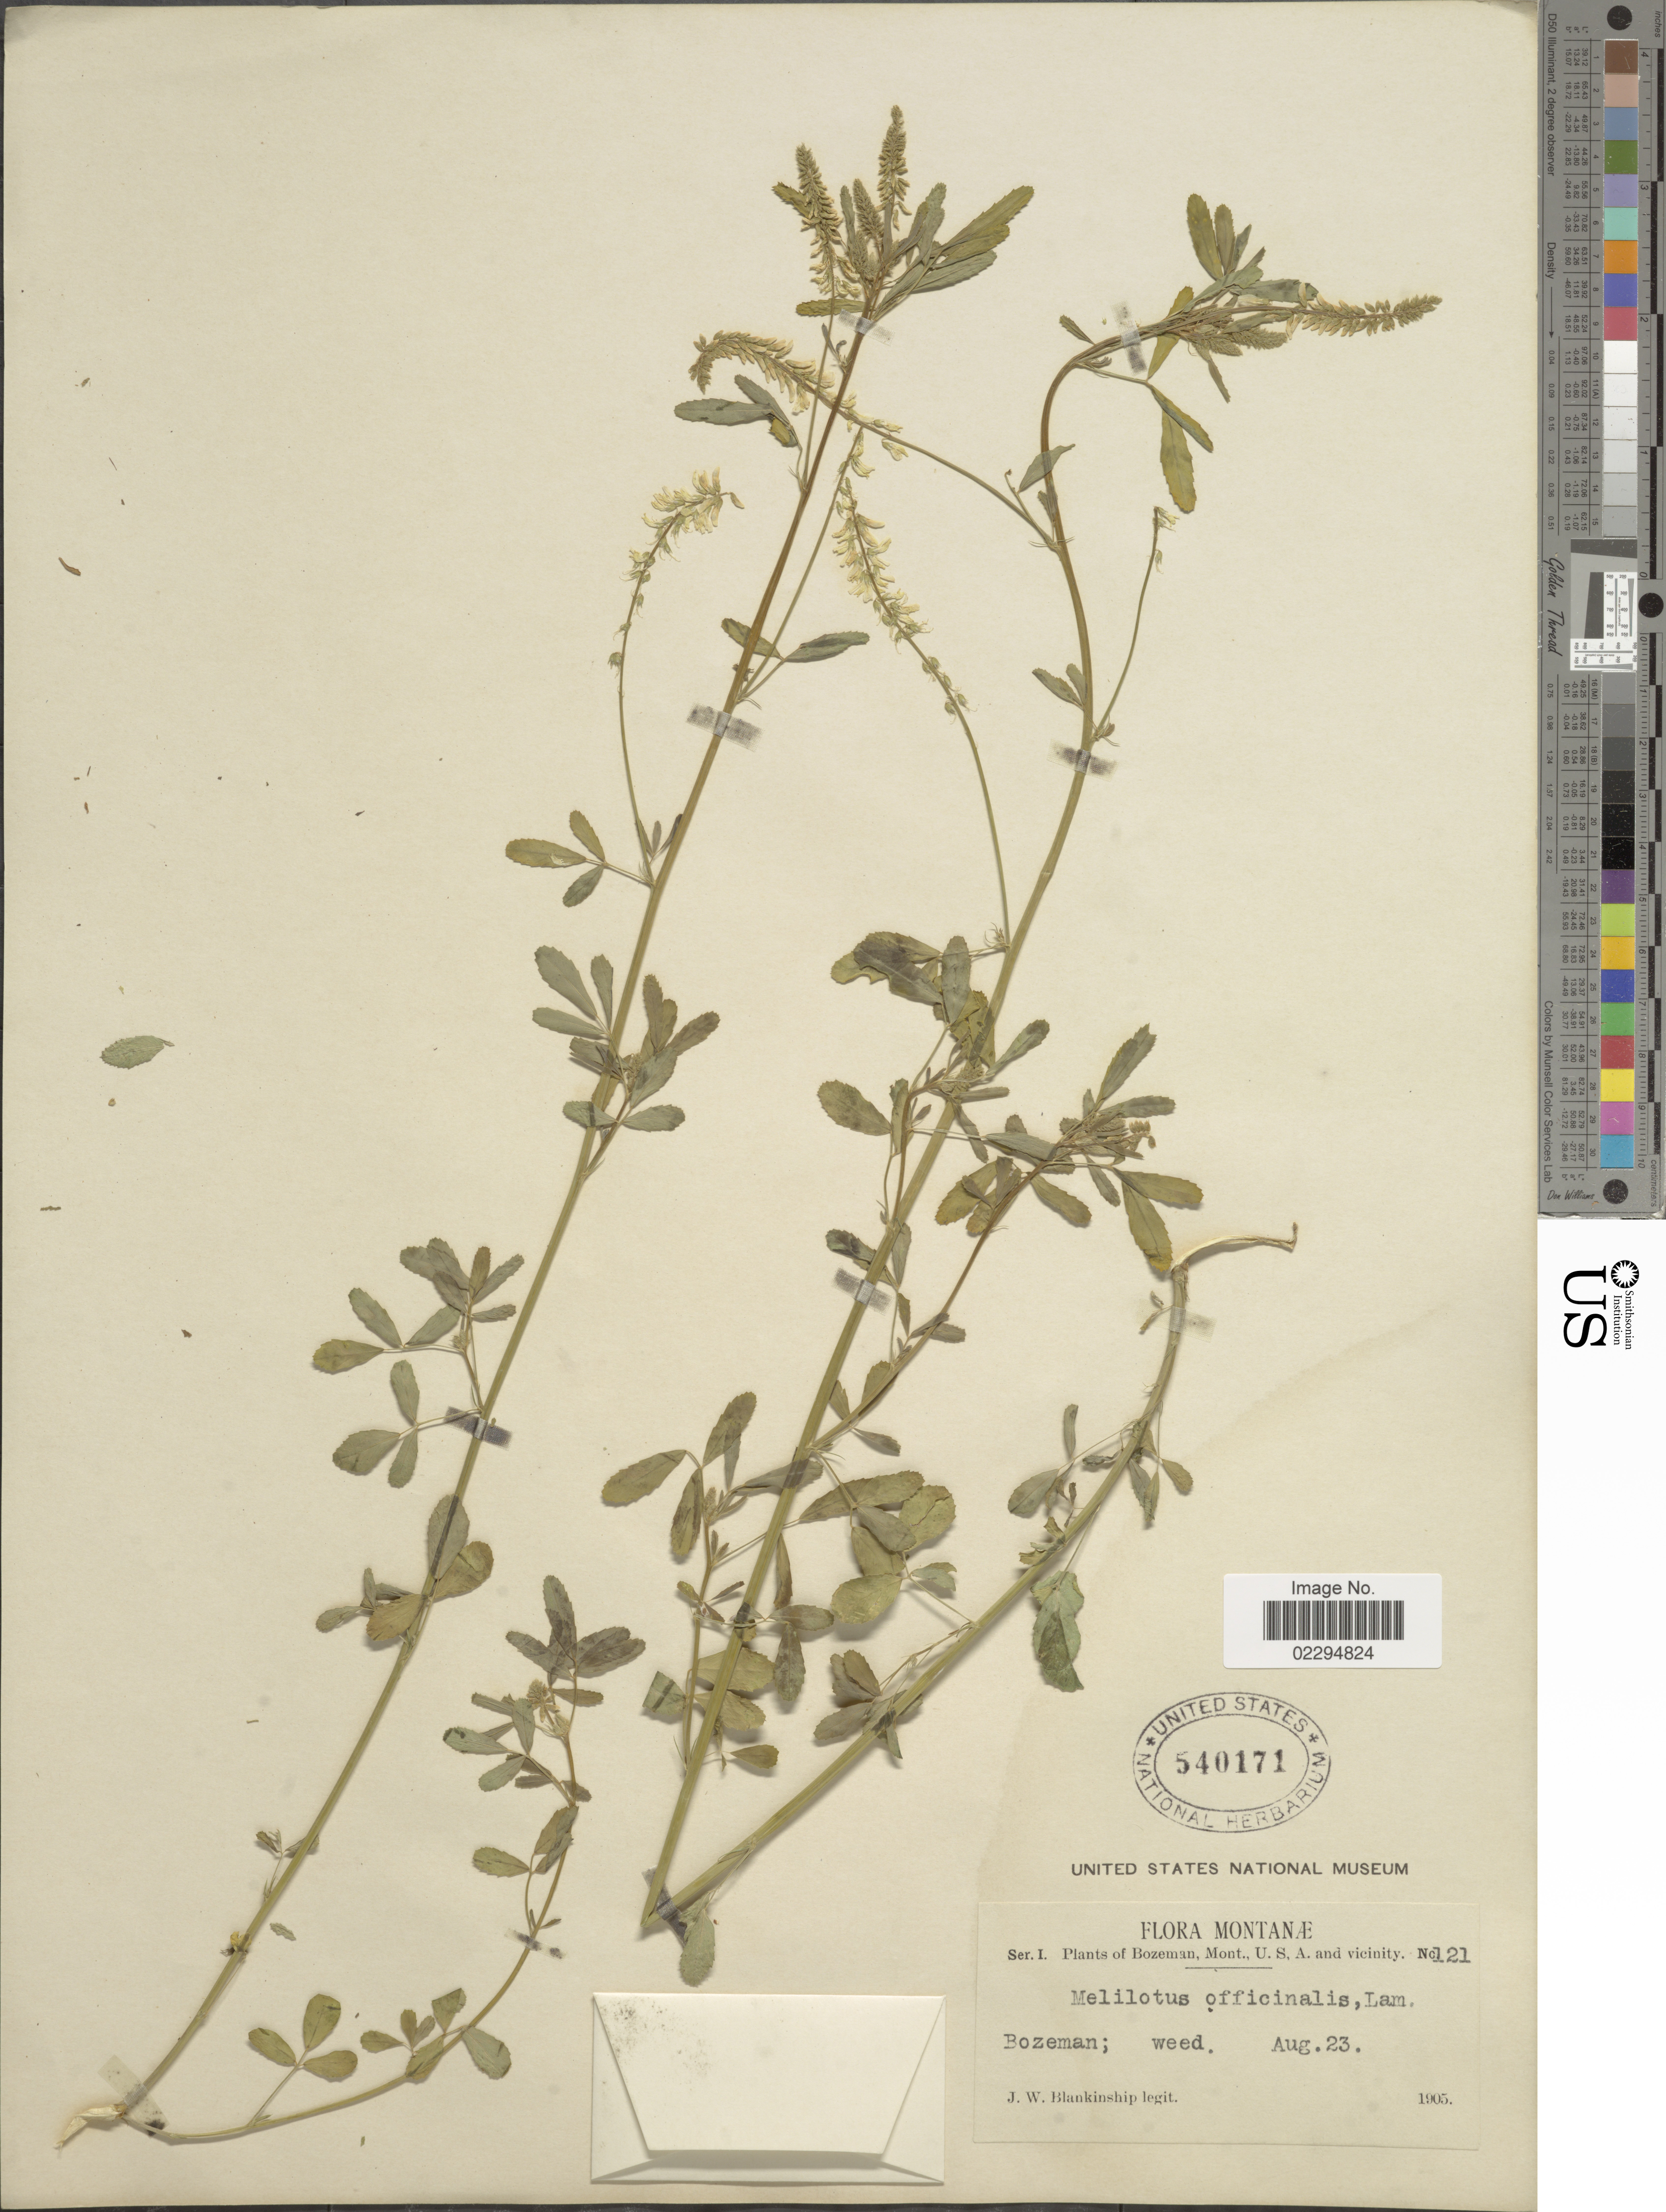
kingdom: Plantae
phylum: Tracheophyta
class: Magnoliopsida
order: Fabales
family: Fabaceae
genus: Melilotus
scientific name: Melilotus officinalis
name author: (L.) Lam.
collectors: J. W. Blankinship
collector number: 121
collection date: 1905-08-23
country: United States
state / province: Montana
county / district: Gallatin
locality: Bozeman, weed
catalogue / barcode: US 540171